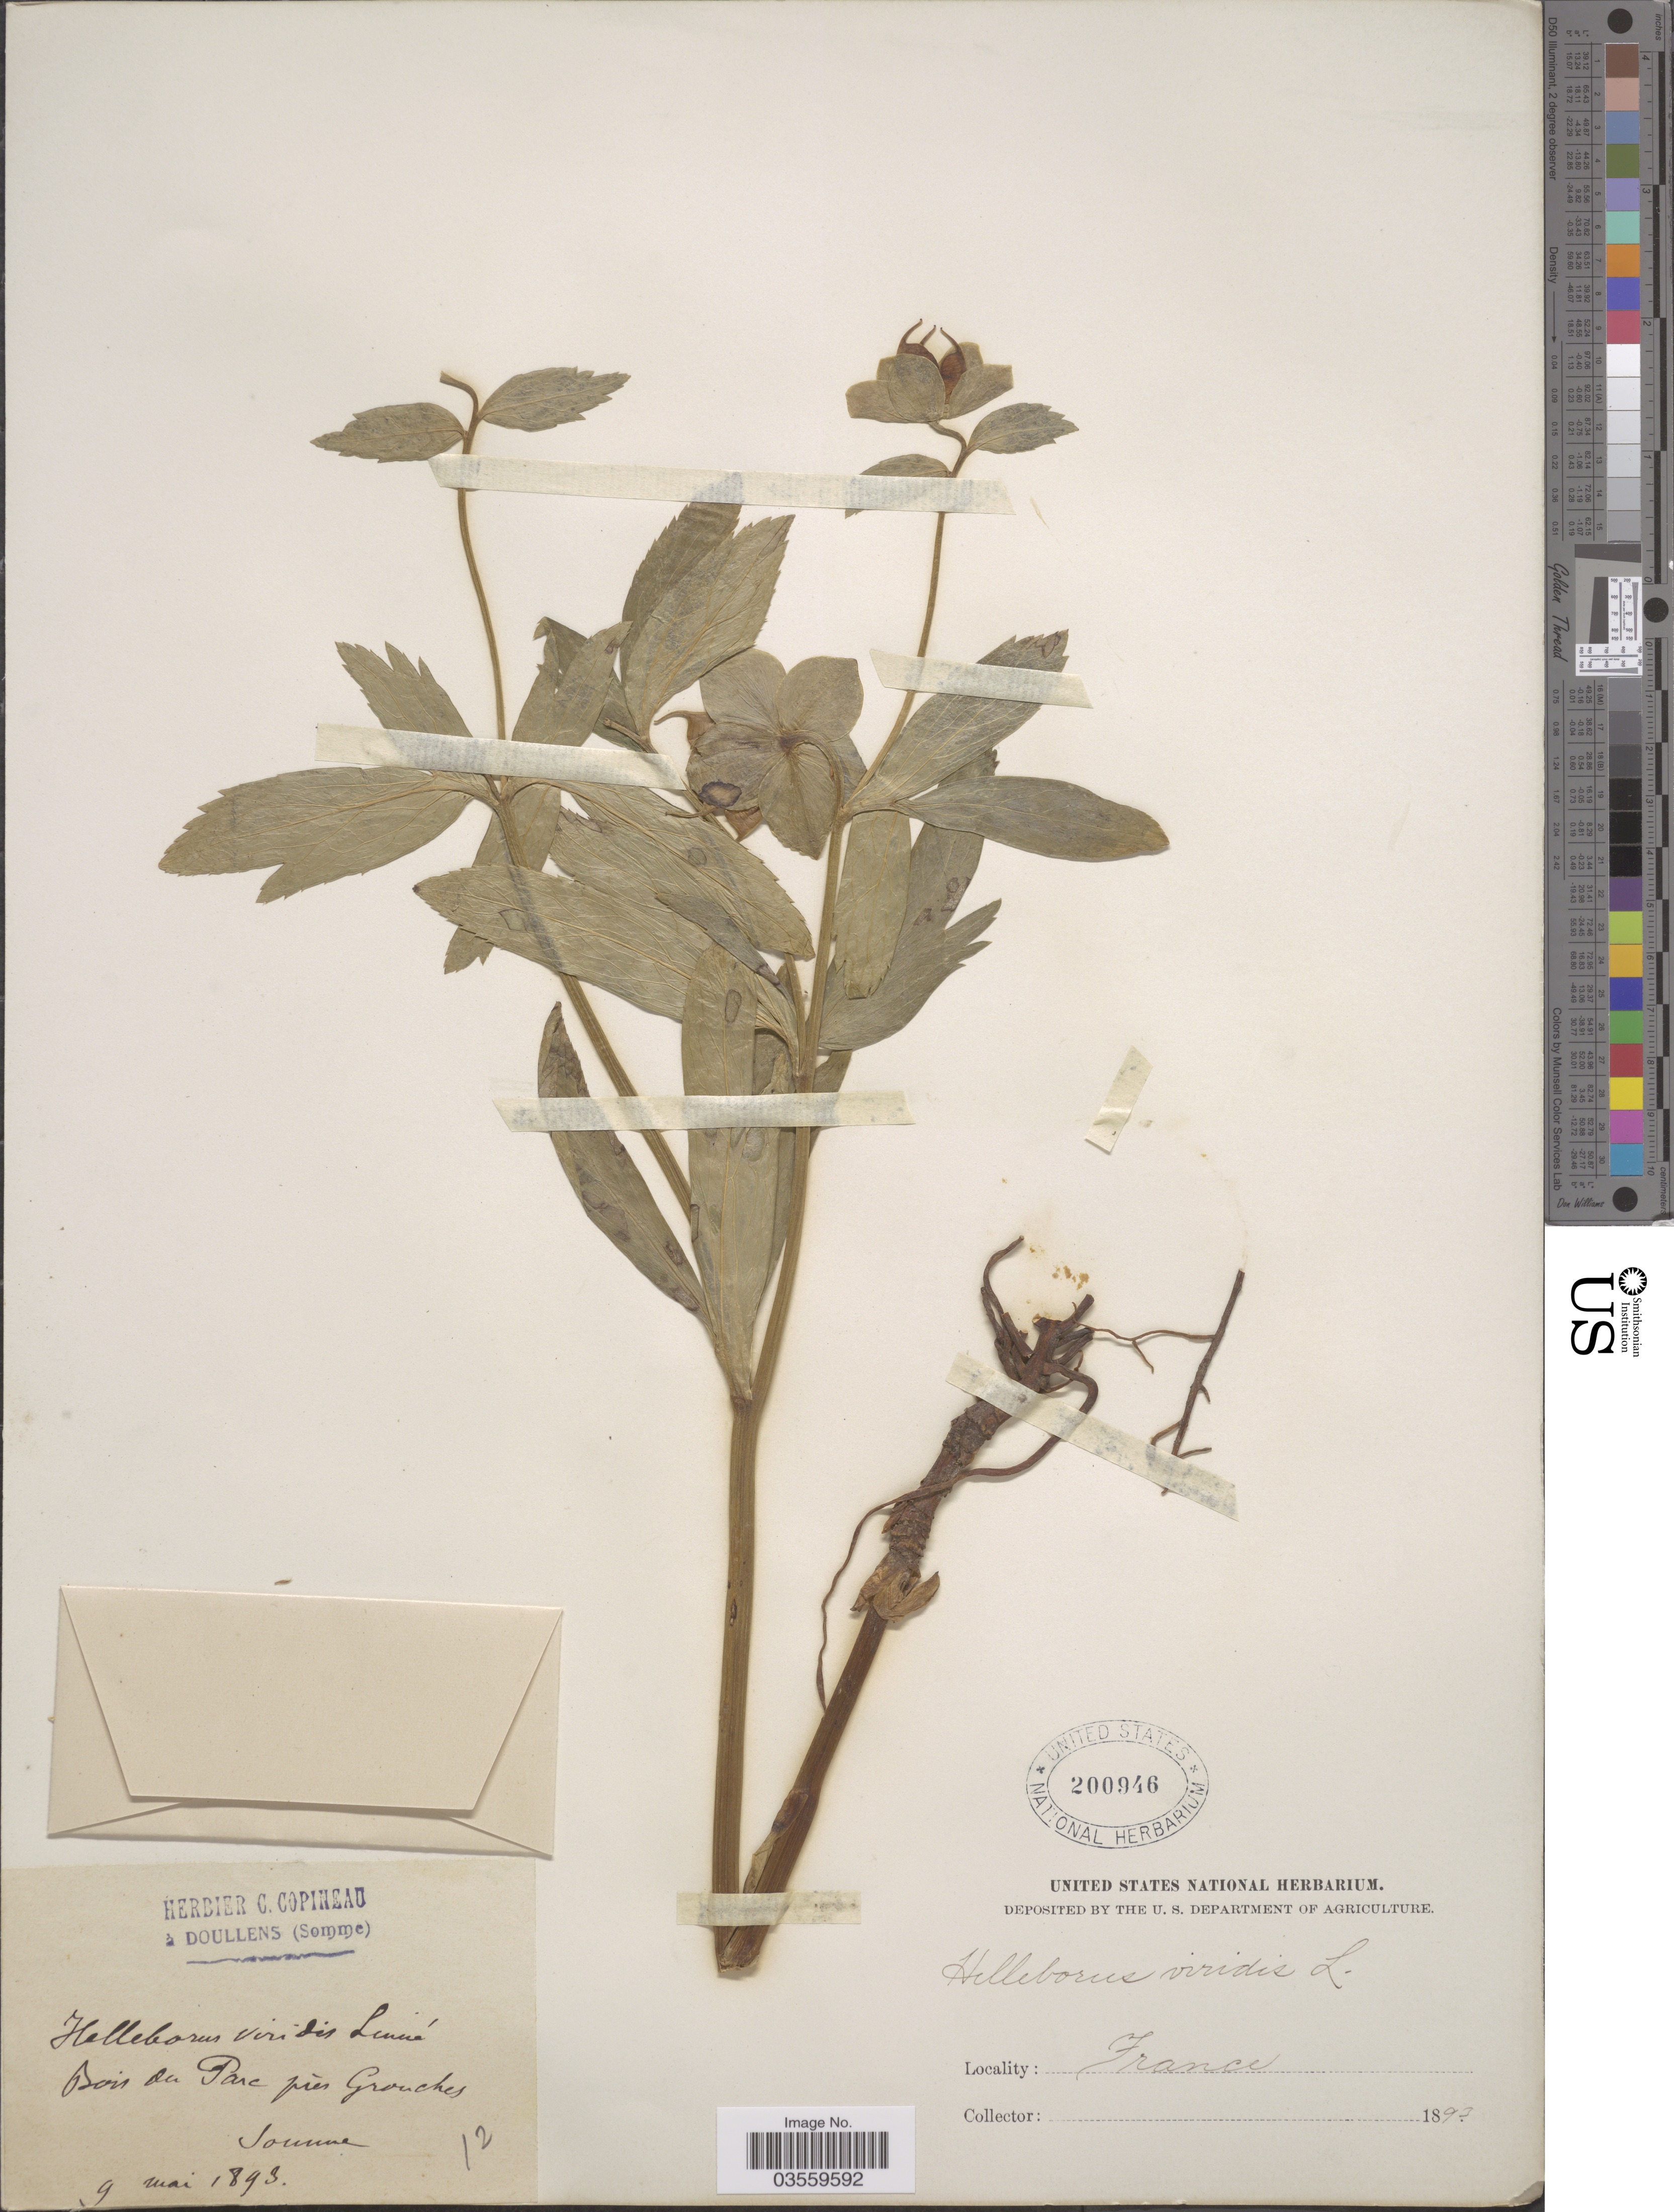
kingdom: Plantae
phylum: Tracheophyta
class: Magnoliopsida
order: Ranunculales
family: Ranunculaceae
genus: Helleborus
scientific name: Helleborus viridis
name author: L.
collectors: ex herb. C. Copineau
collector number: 12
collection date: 1893-05-09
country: France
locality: Bois du Parc près Grouches Somme.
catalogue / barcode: US 200946